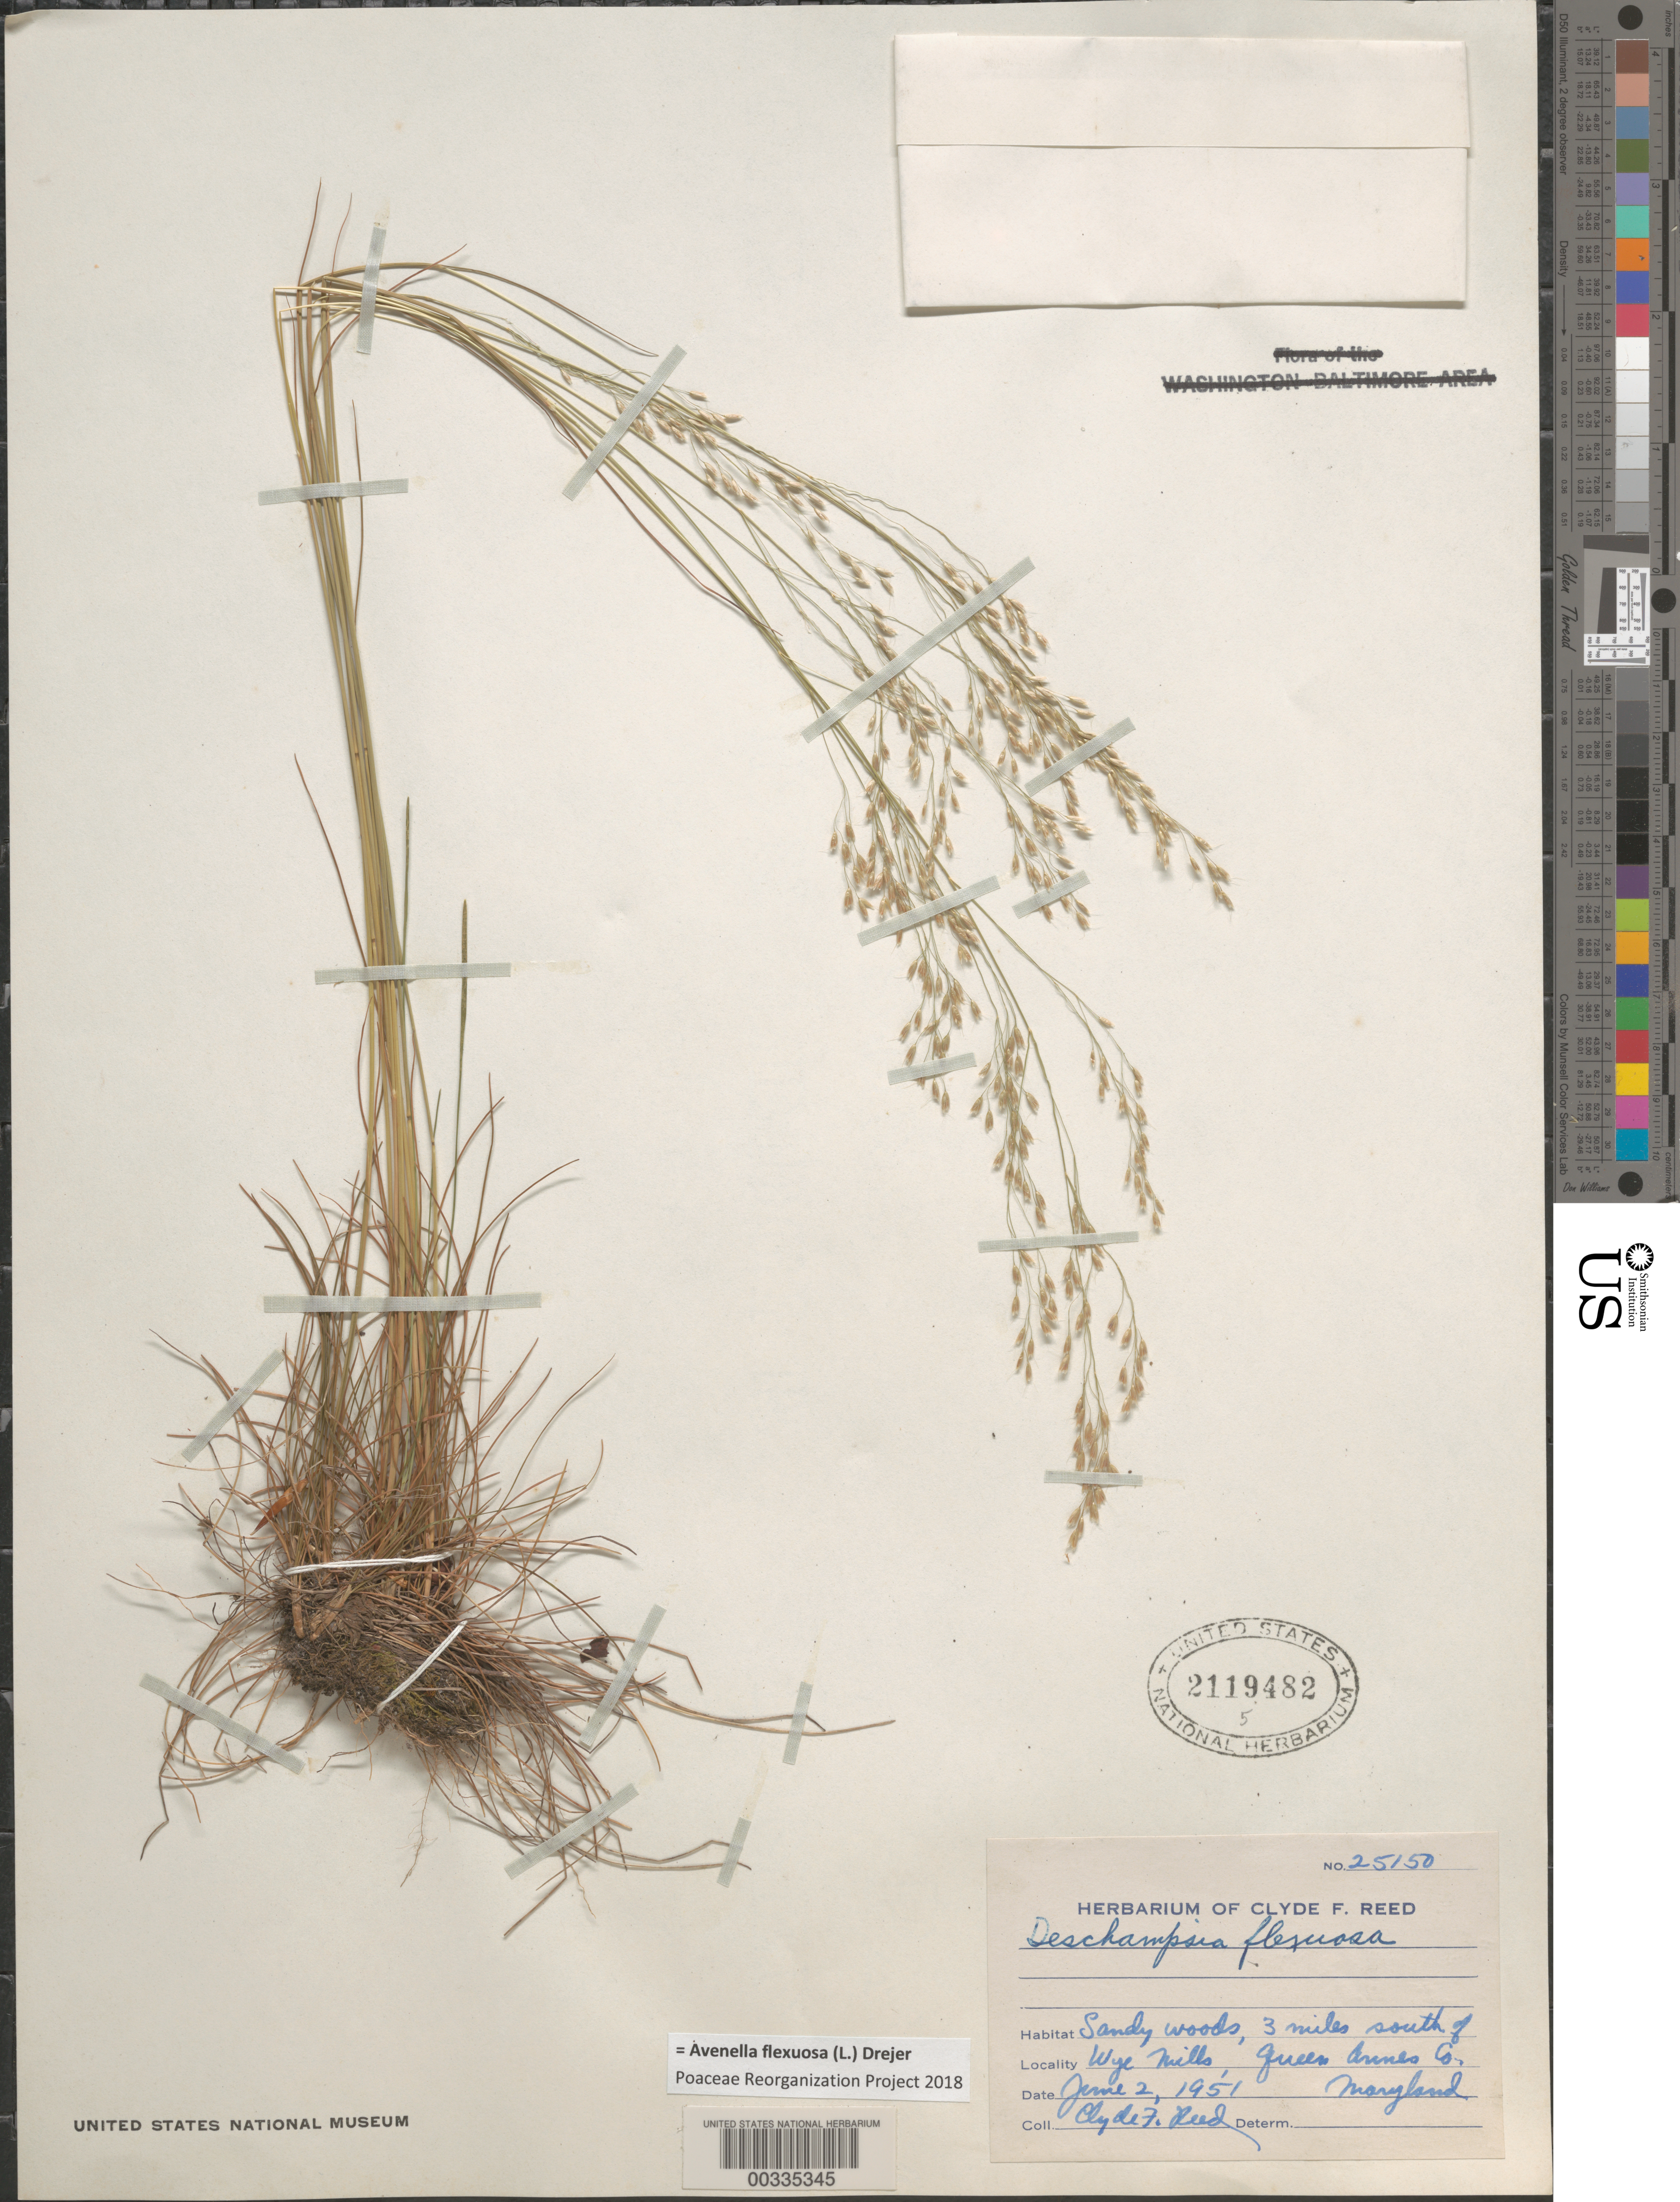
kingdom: Plantae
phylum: Tracheophyta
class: Liliopsida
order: Poales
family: Poaceae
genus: Avenella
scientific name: Avenella flexuosa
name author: (L.) Drejer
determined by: Poaceae Reorganization Project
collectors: C. F. Reed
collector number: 25150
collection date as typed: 02 Jun 1951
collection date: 1951-06-02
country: United States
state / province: Maryland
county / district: Queen Anne's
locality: Wye mills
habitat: Sandy woods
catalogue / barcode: US 2119482